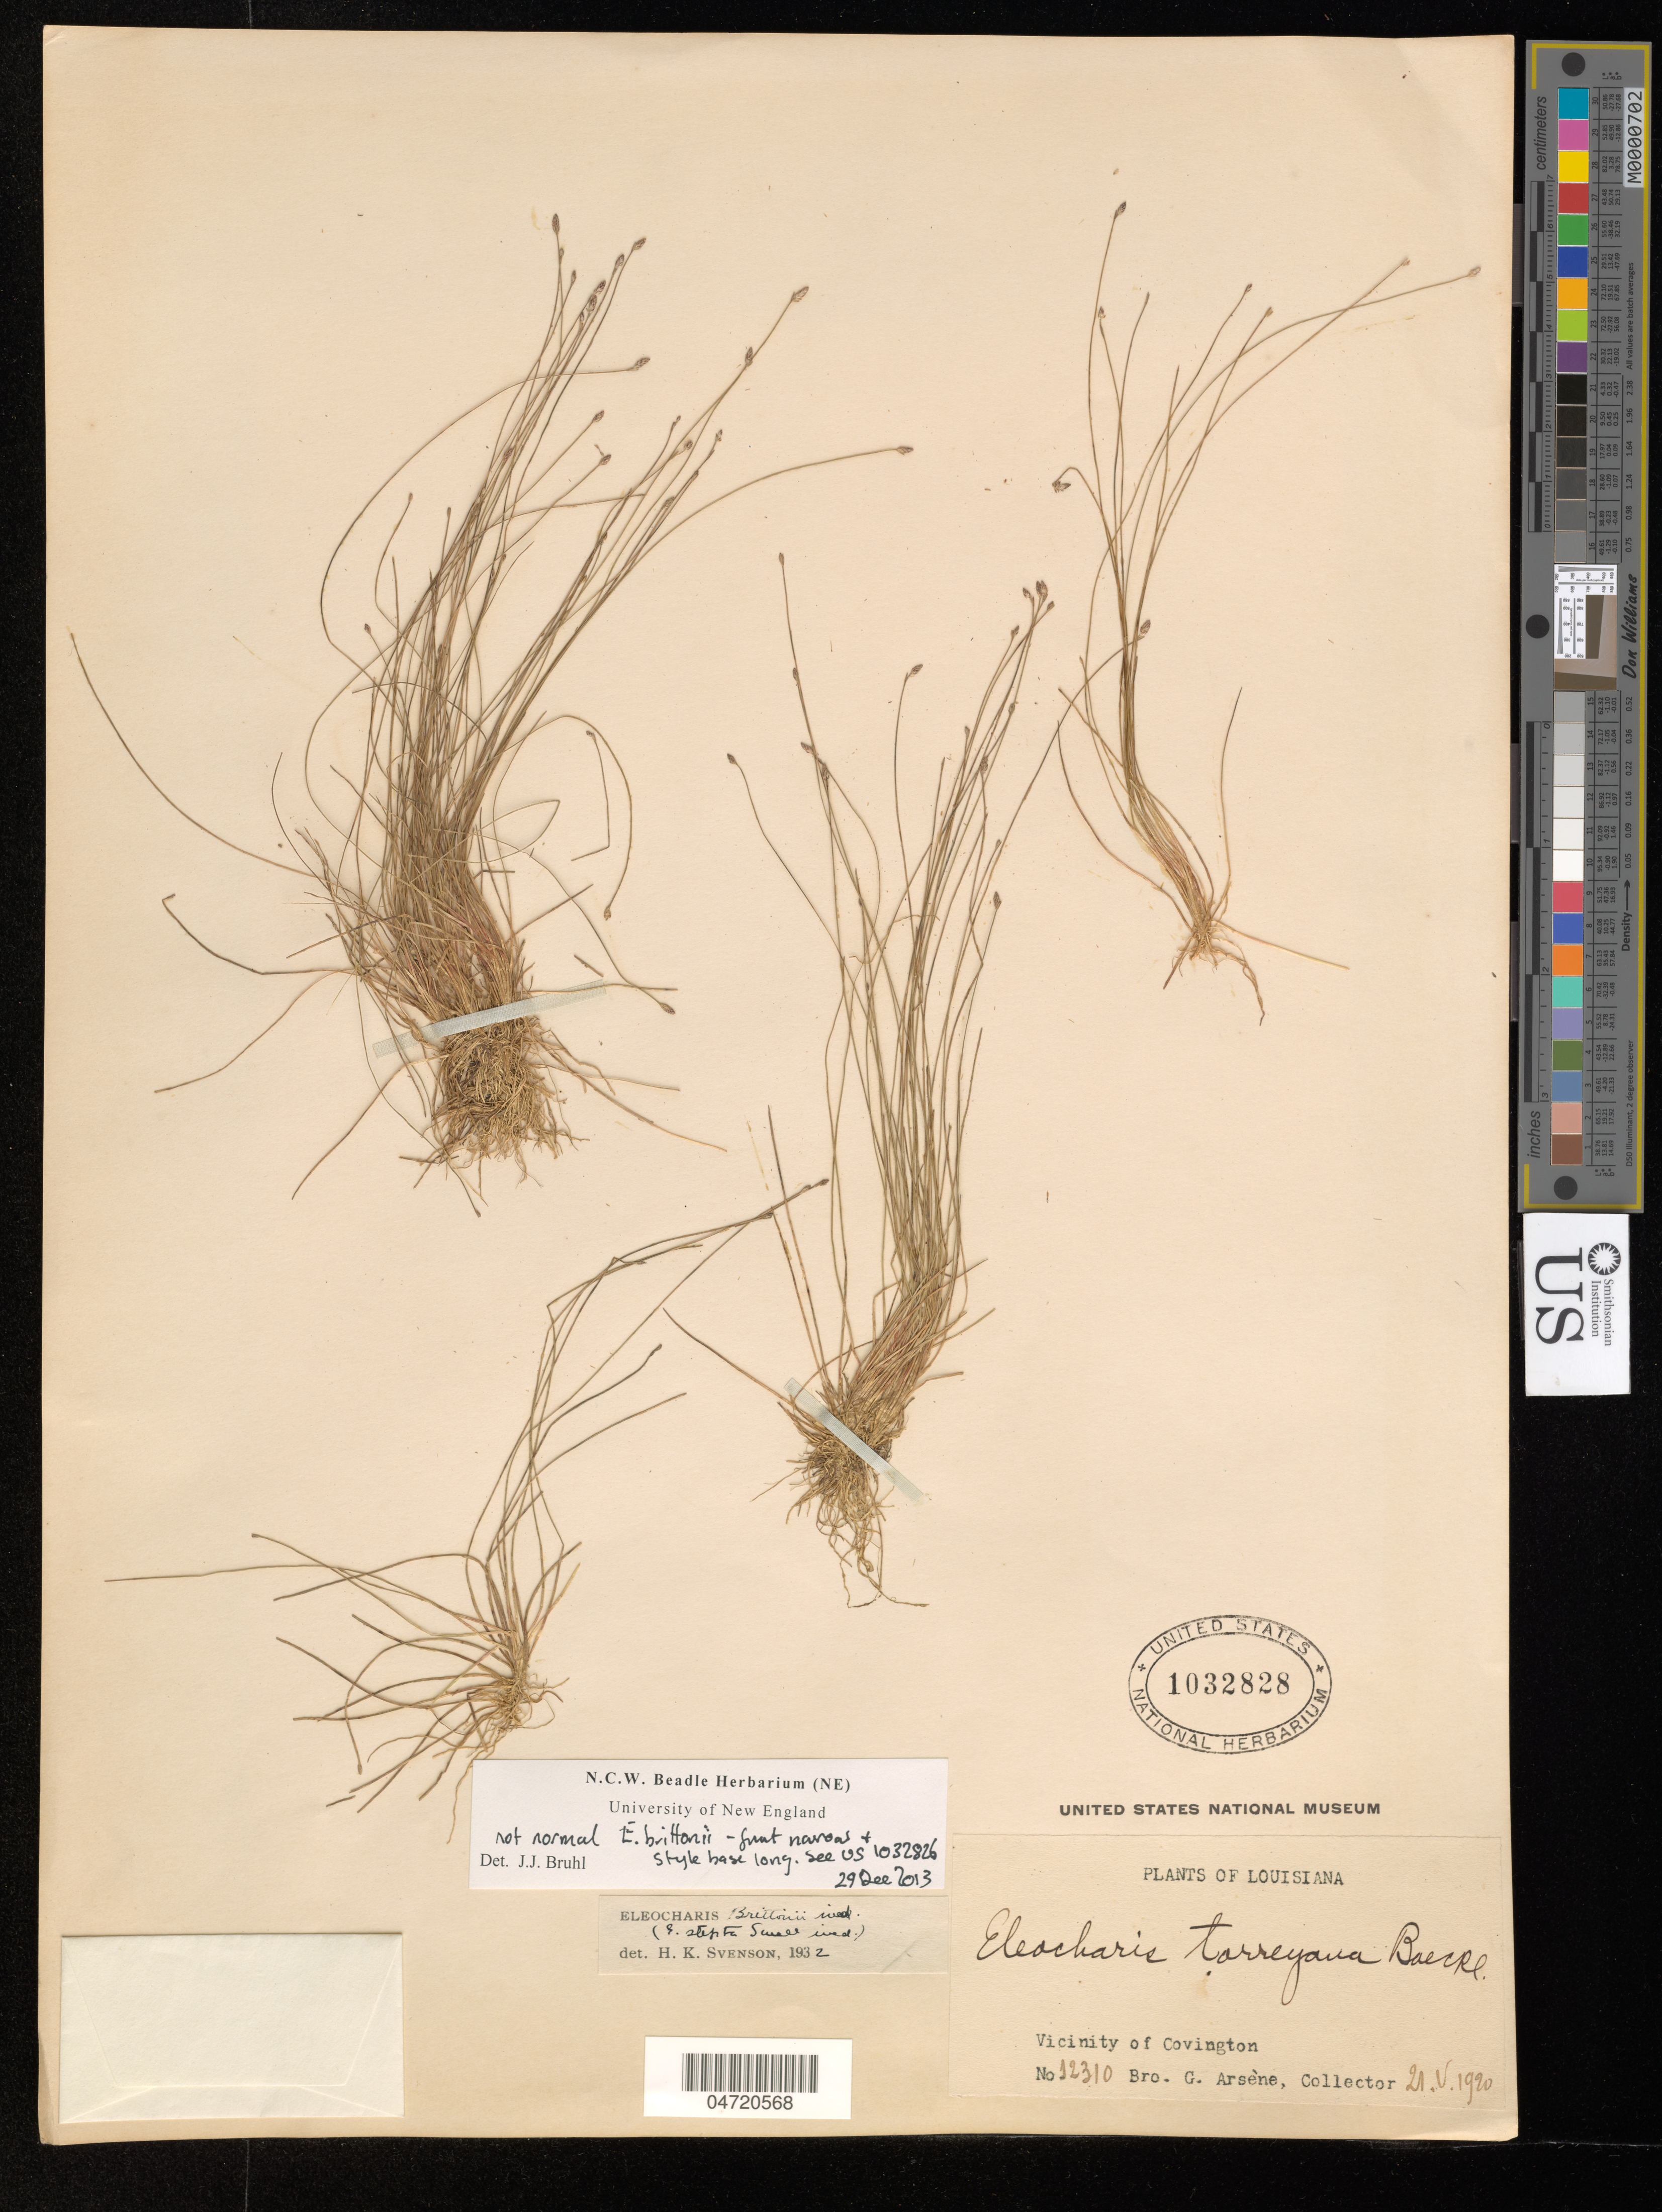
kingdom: Plantae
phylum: Tracheophyta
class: Liliopsida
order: Poales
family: Cyperaceae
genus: Eleocharis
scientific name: Eleocharis brittonii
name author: Svenson ex Small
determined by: Bruhl, J. J., (NE), University of New England (AUSTRALIA)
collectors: Bro. G. Arsène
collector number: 12310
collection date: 1920-05-21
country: United States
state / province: Louisiana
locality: Vicinity of Covington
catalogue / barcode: US 1032828